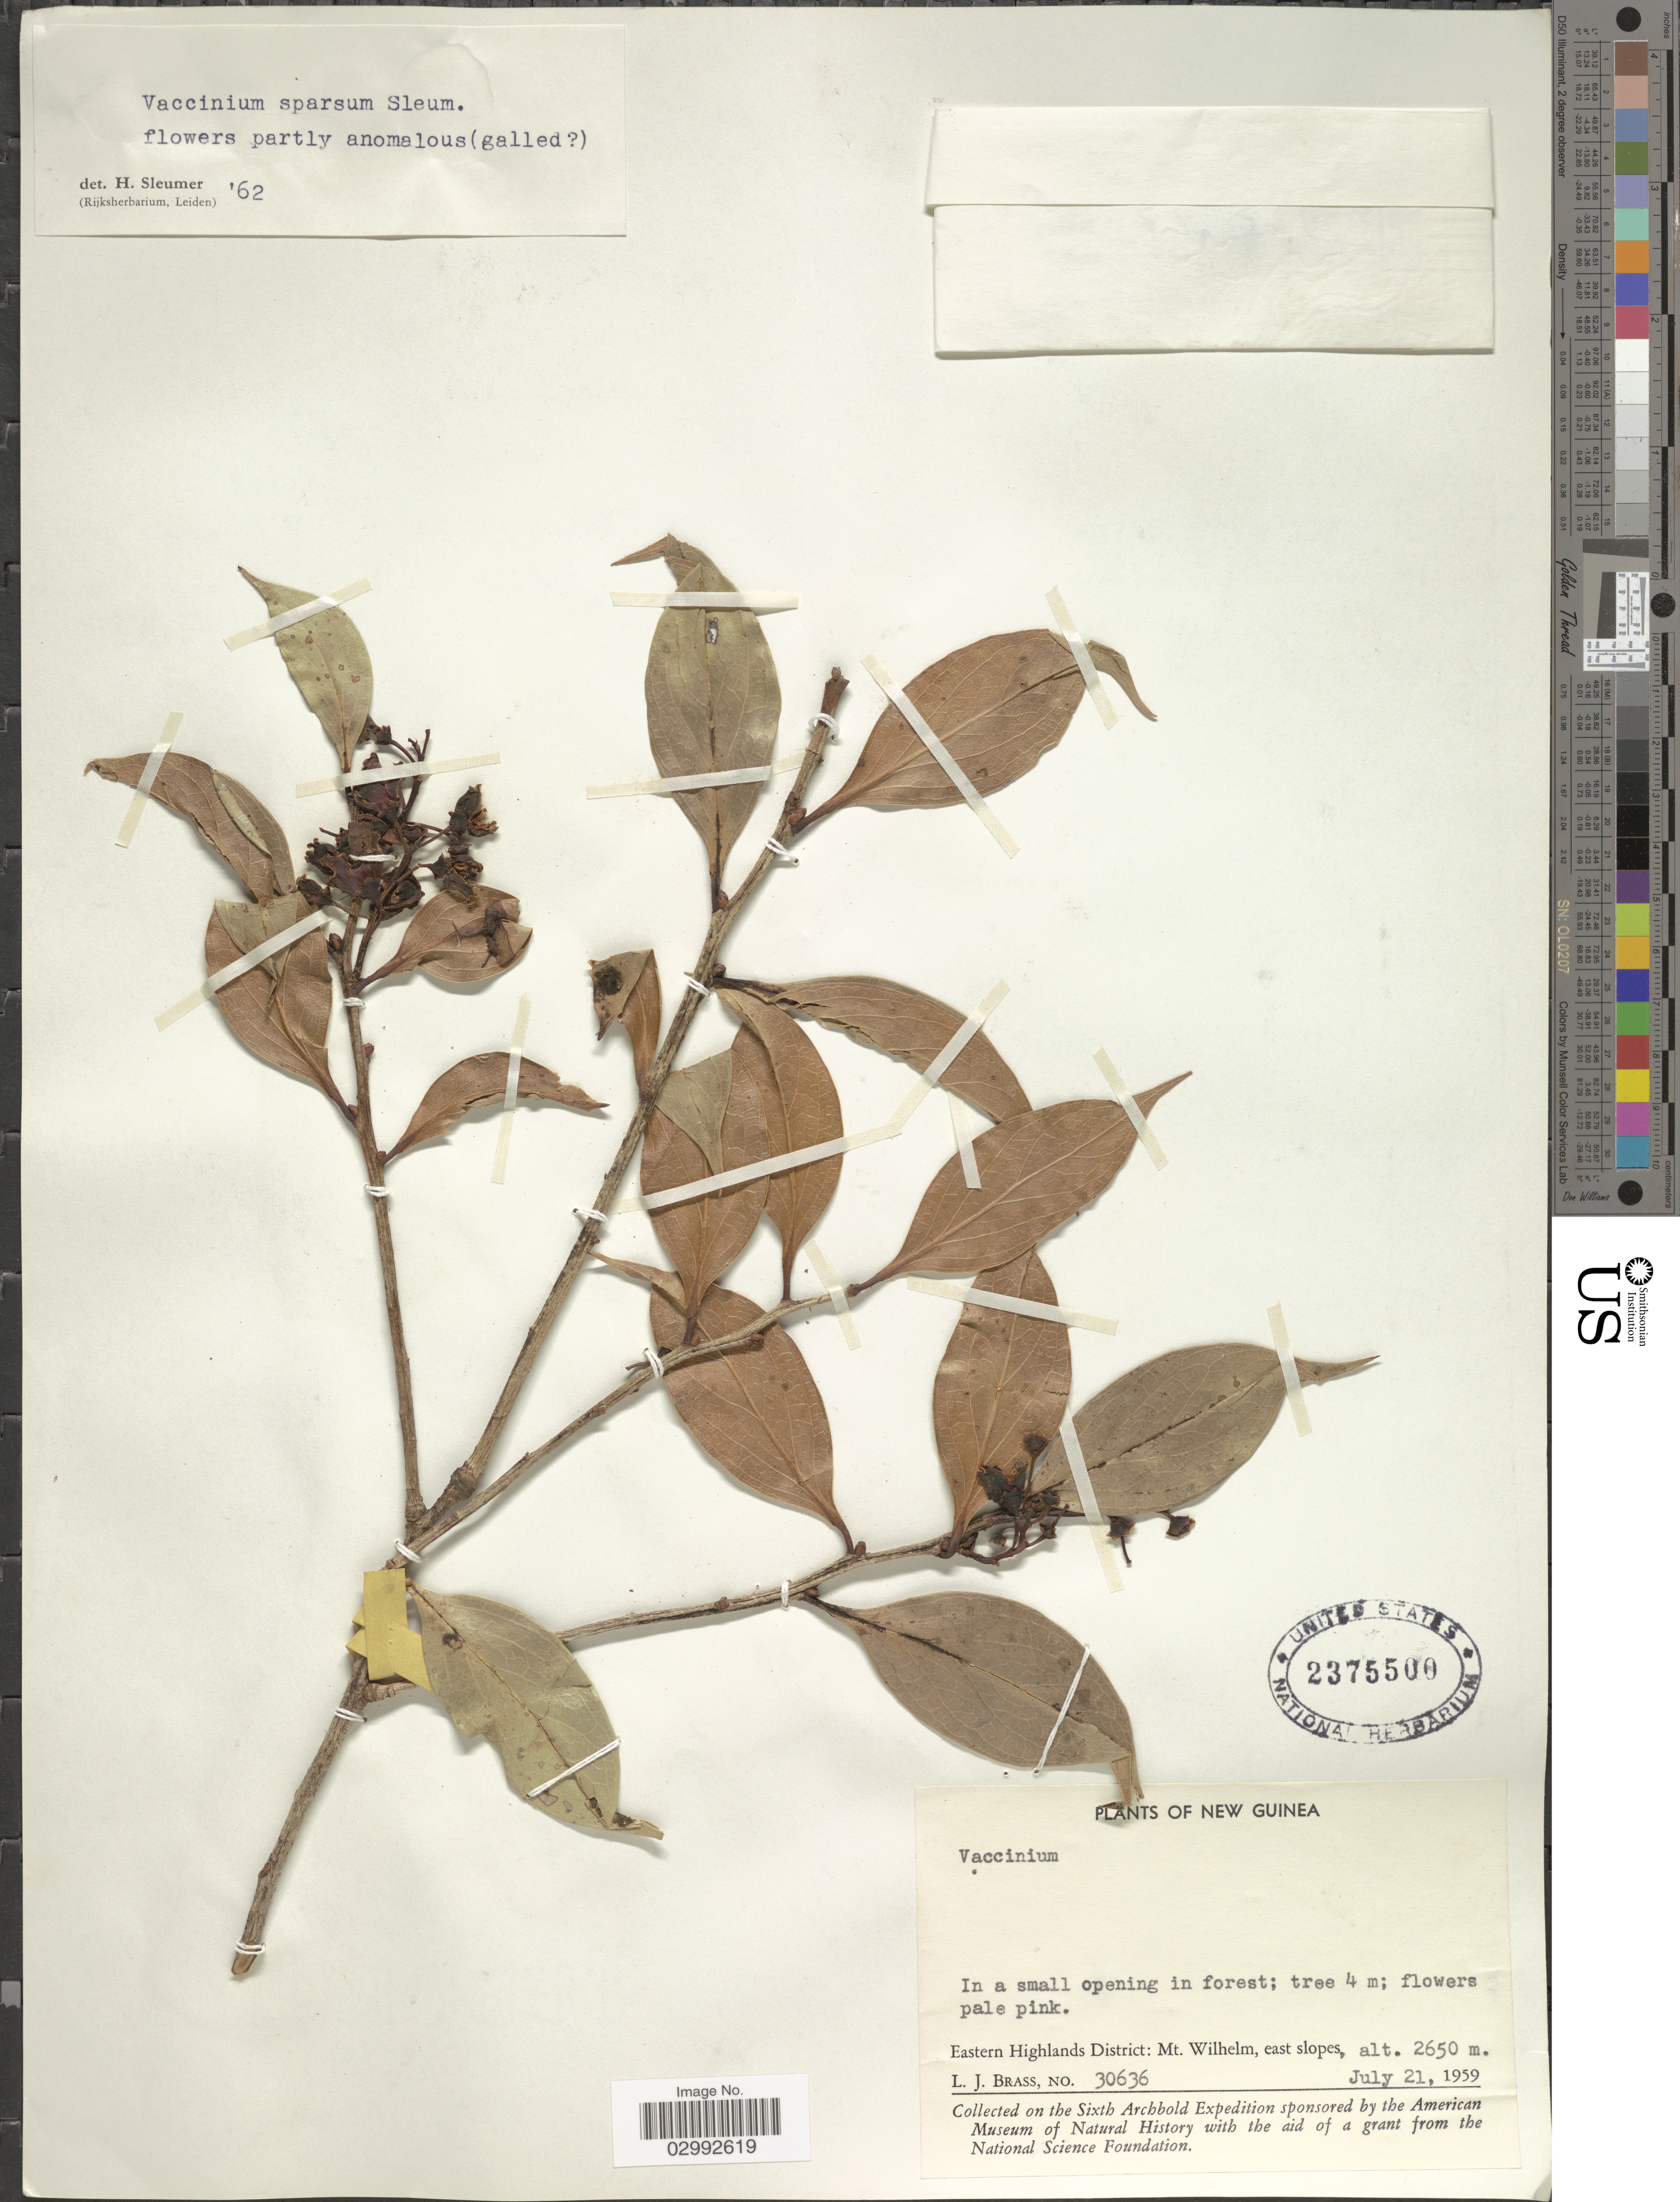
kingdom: Plantae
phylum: Tracheophyta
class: Magnoliopsida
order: Ericales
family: Ericaceae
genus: Vaccinium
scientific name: Vaccinium sparsum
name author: Sleumer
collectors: L. J. Brass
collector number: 30636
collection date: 1959-07-21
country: Papua New Guinea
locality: New Guinea, Eastern Highlands District: Mt. Wilhelm, east slopes.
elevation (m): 2650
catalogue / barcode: US 2375500